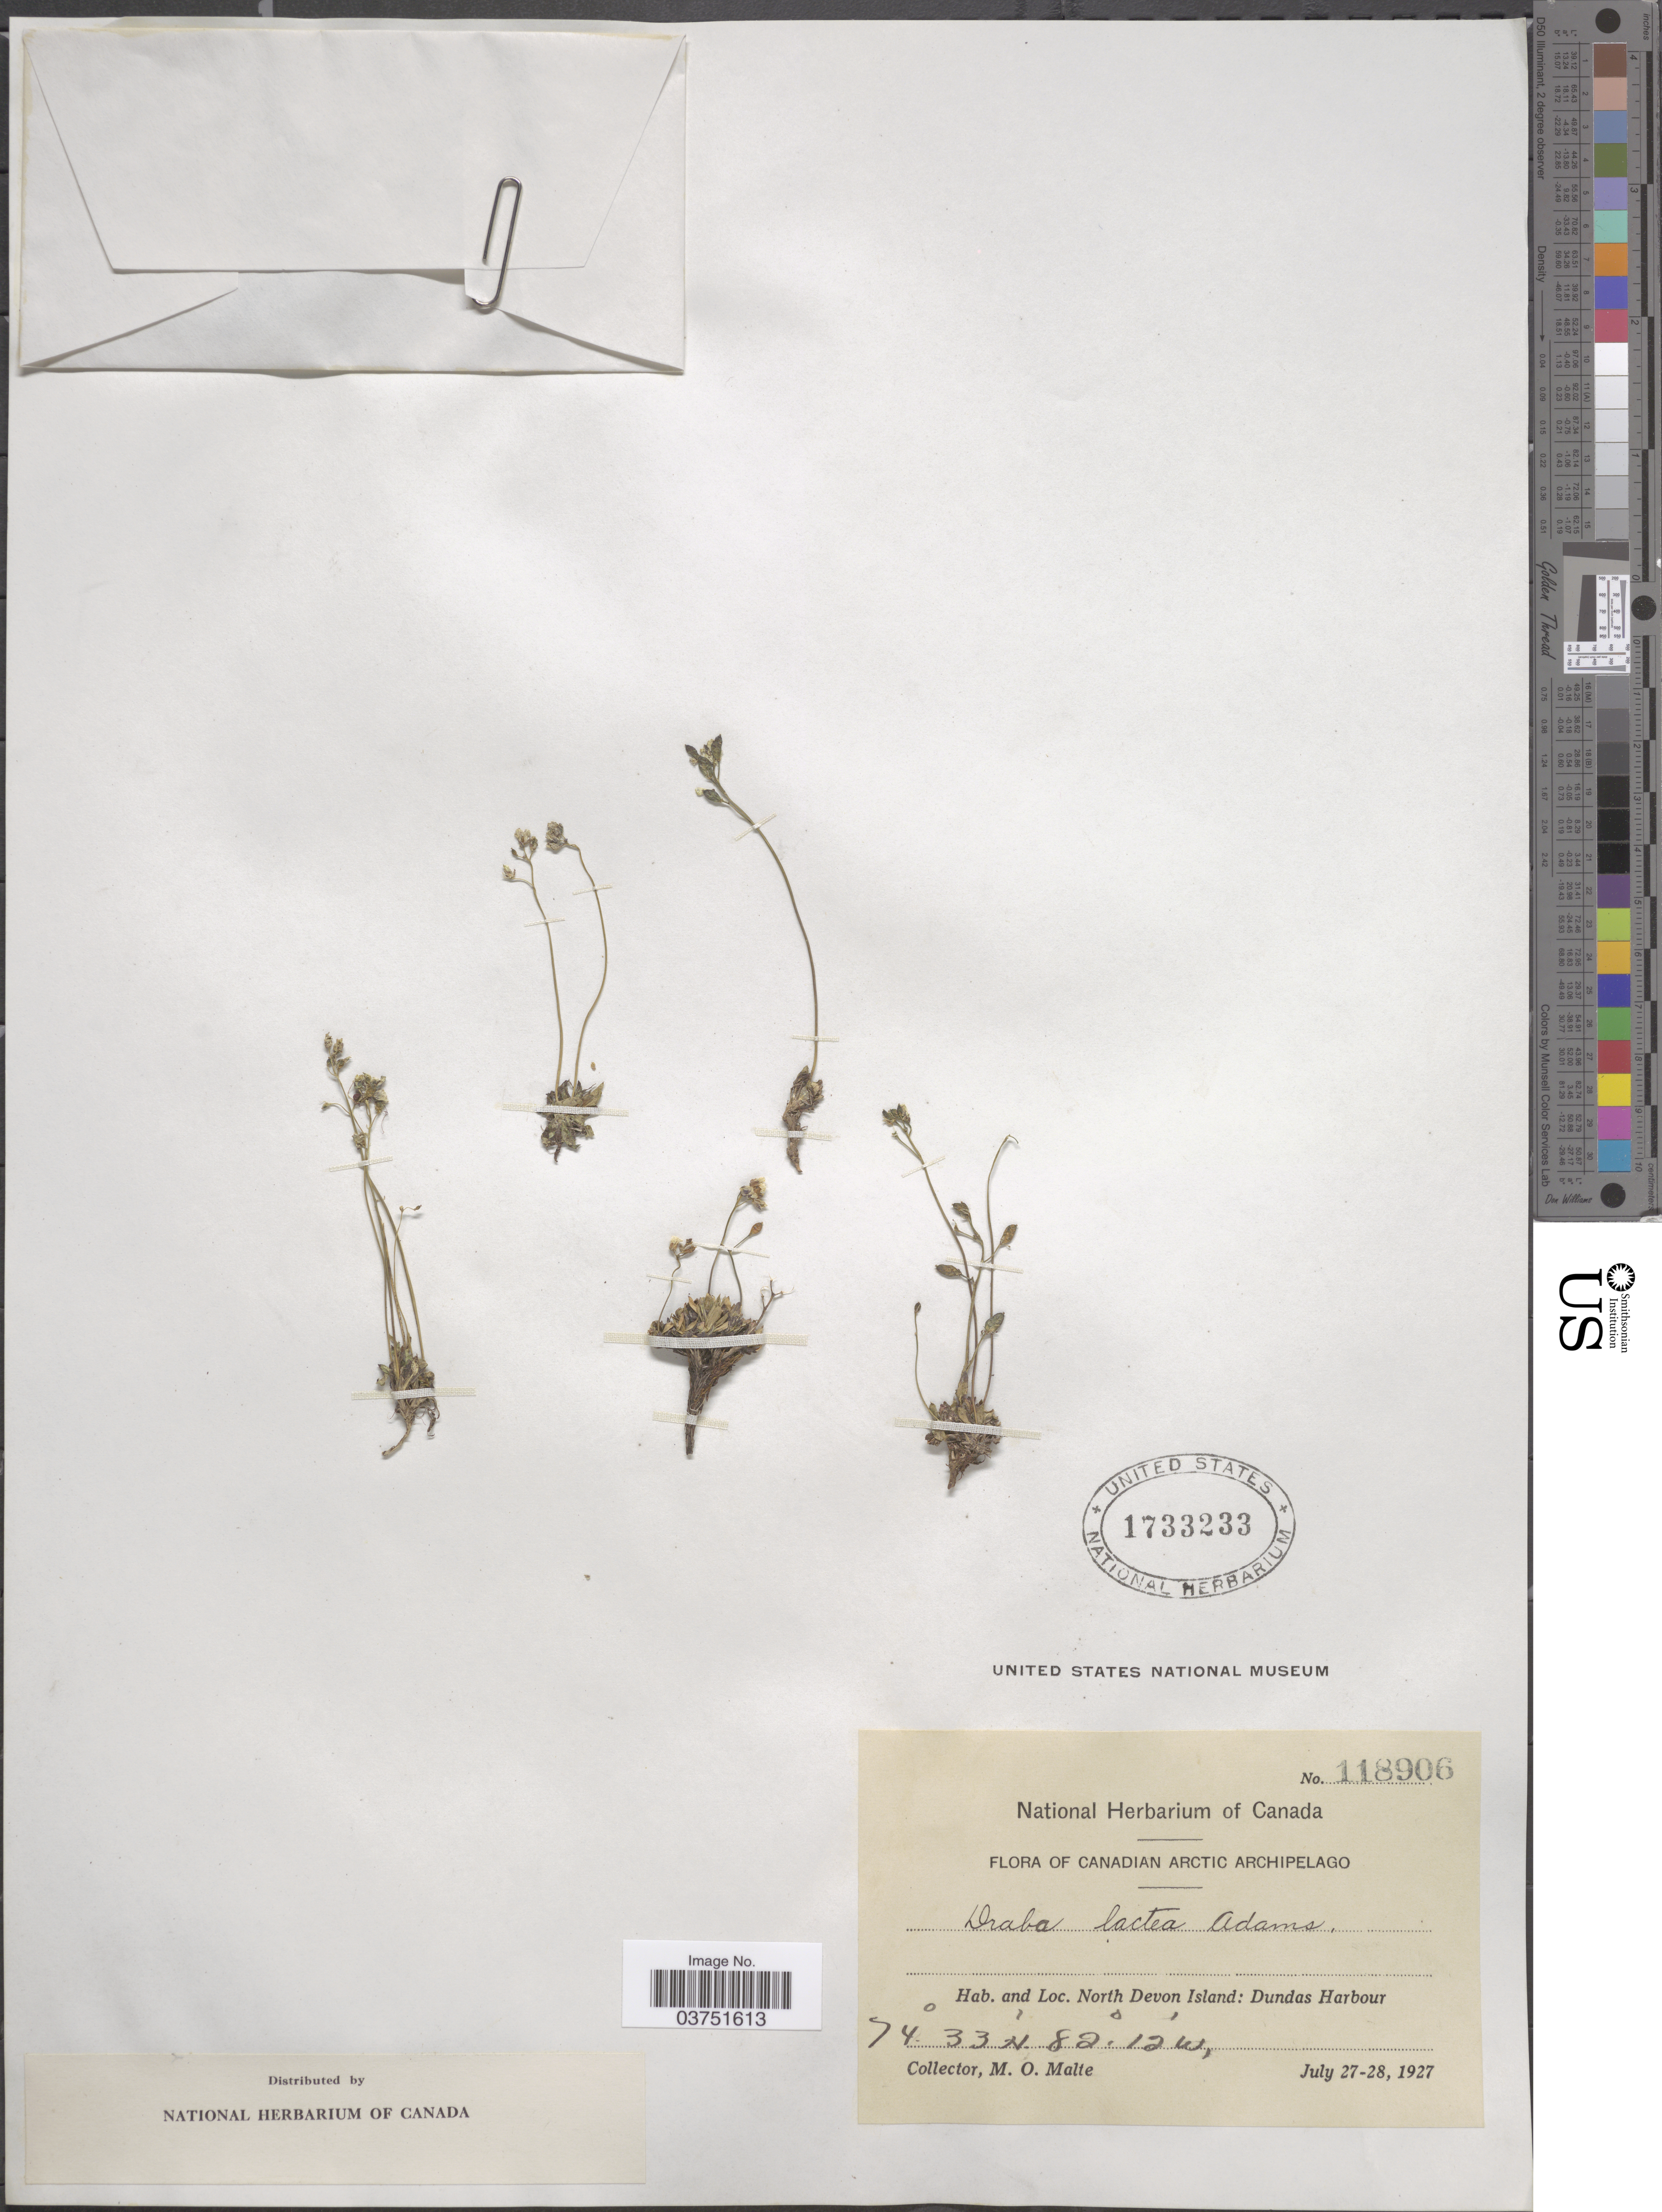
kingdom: Plantae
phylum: Tracheophyta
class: Magnoliopsida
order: Brassicales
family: Brassicaceae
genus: Draba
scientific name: Draba lactea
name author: Adams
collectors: M. O. Malte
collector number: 118906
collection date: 1927-07-27/1927-07-28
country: Canada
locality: Arctic Archipelago. North Devon Island: Dundas Harbour.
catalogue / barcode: US 1733233